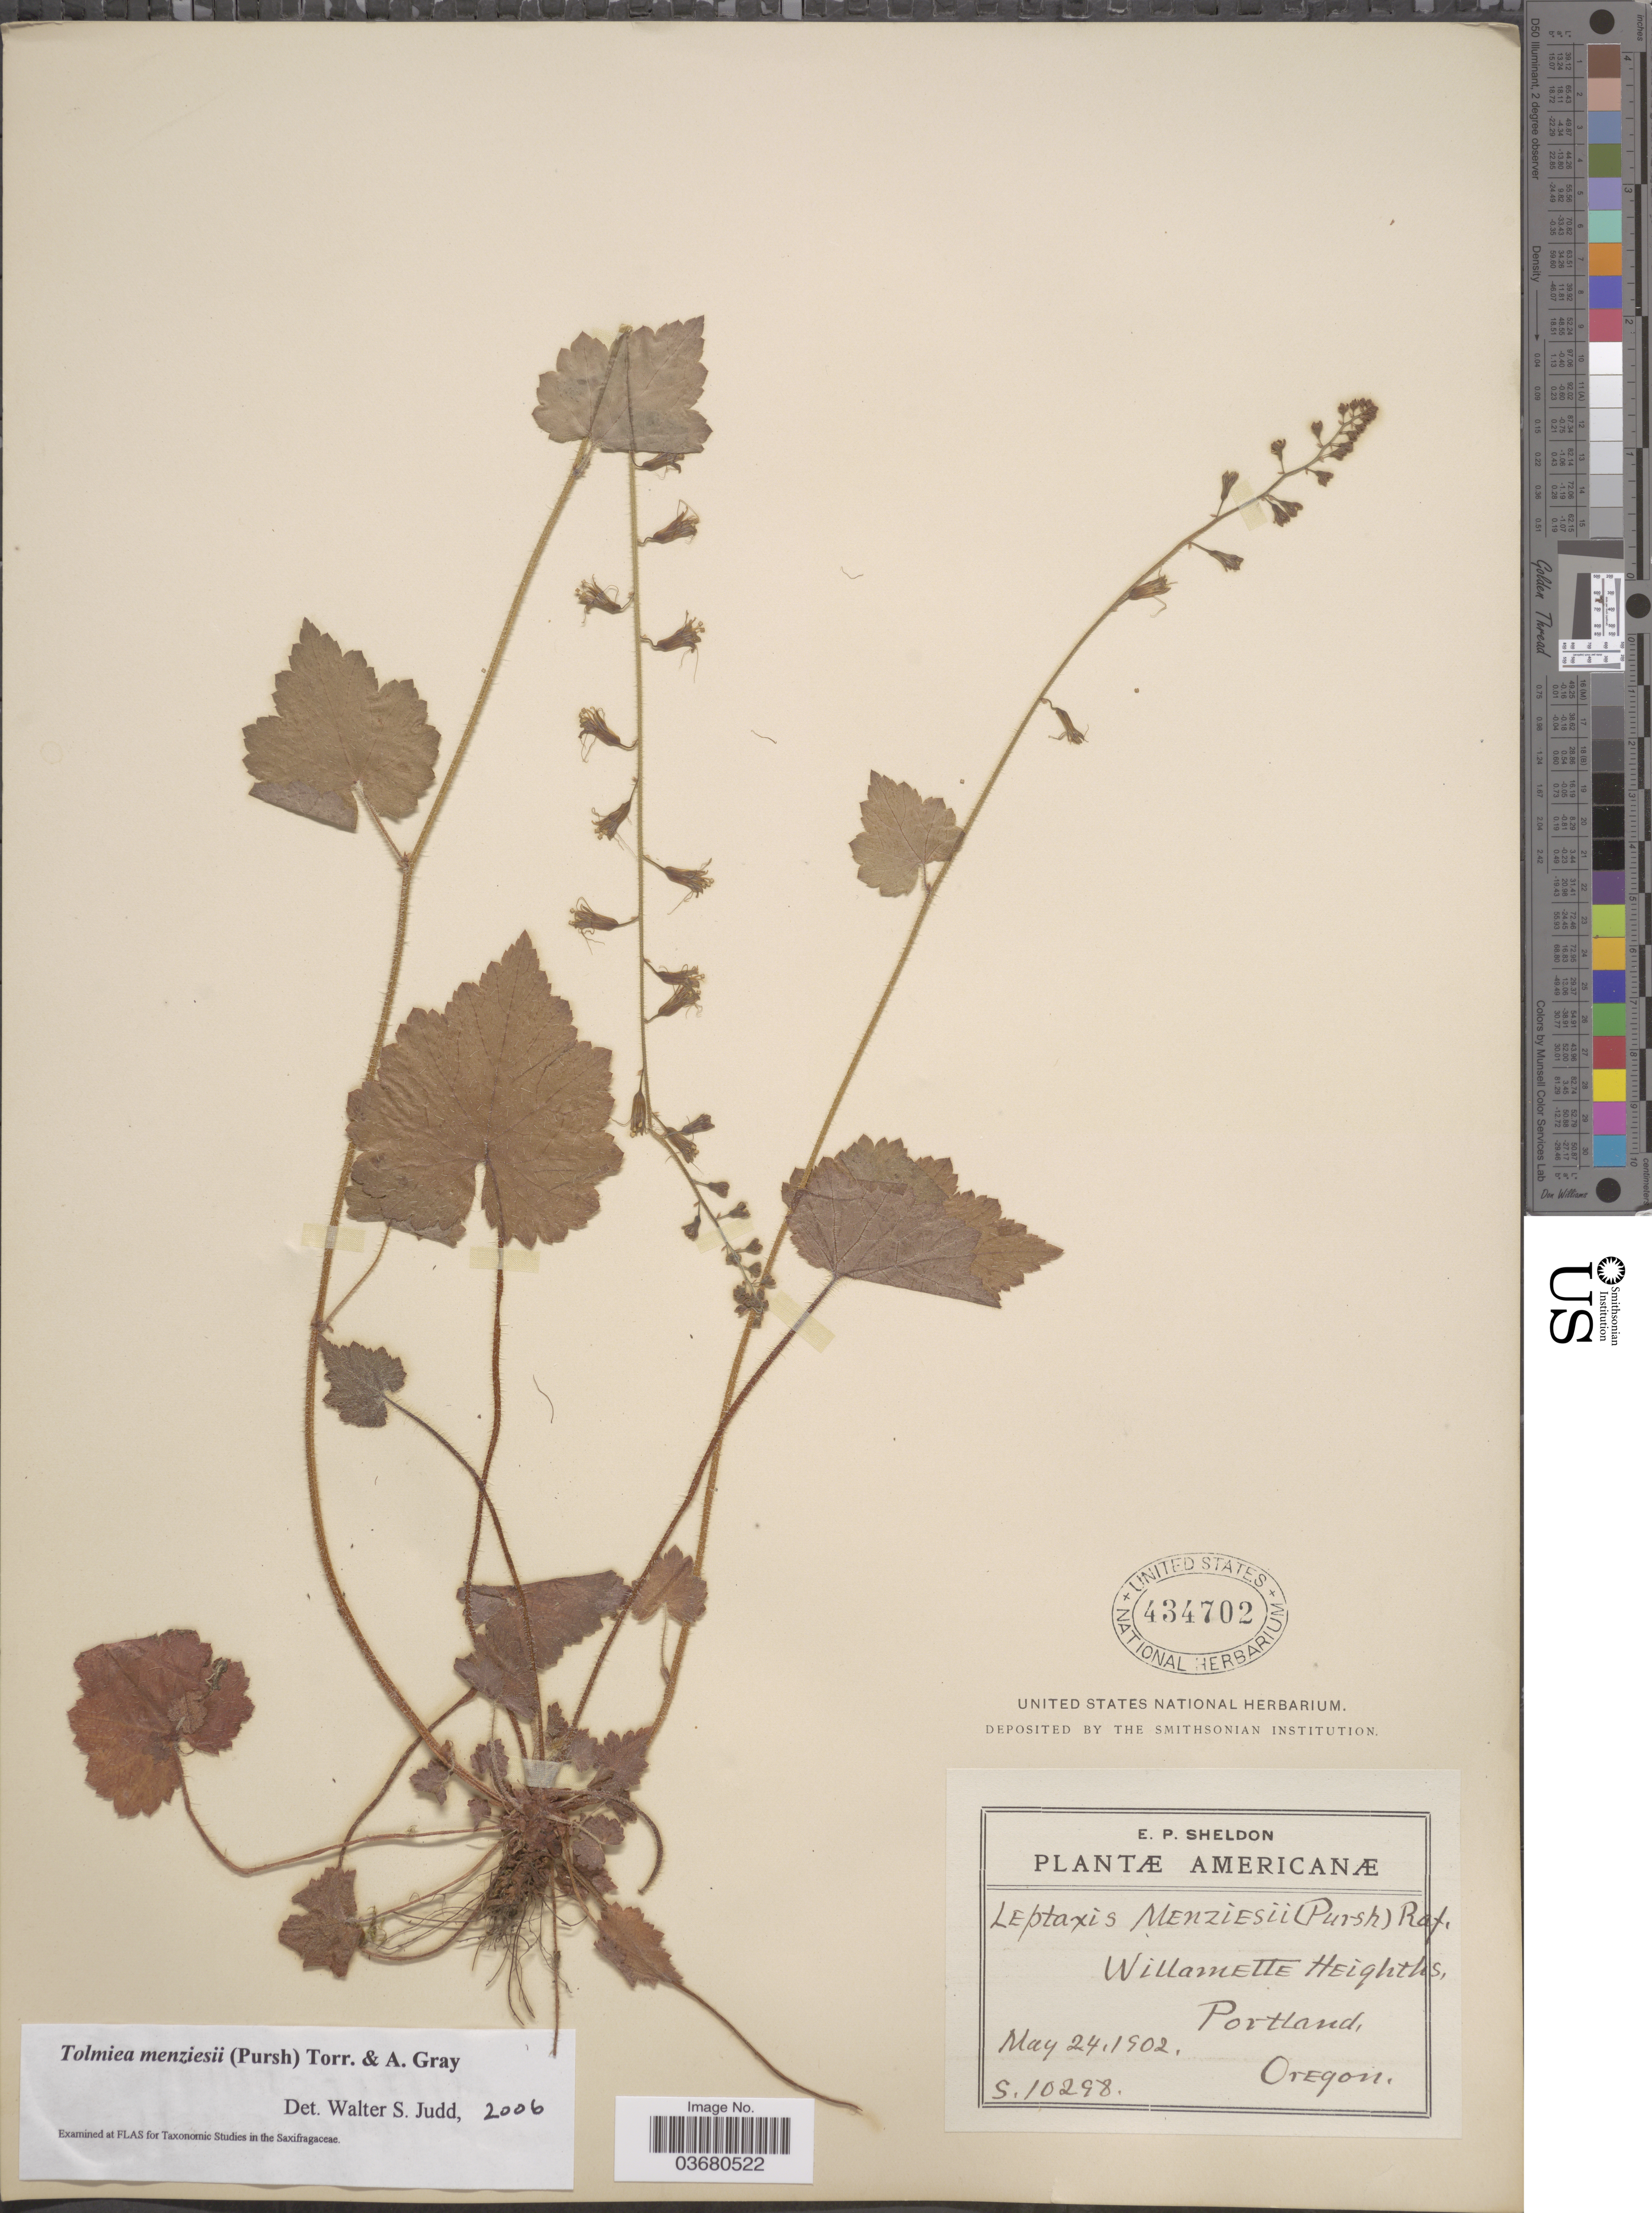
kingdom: Plantae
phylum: Tracheophyta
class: Magnoliopsida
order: Saxifragales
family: Saxifragaceae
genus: Tolmiea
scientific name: Tolmiea menziesii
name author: (Pursh) Torr. & A. Gray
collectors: E. P. Sheldon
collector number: S10298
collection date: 1902-05-24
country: United States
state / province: Oregon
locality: Willamette Heights, Portland.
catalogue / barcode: US 434702